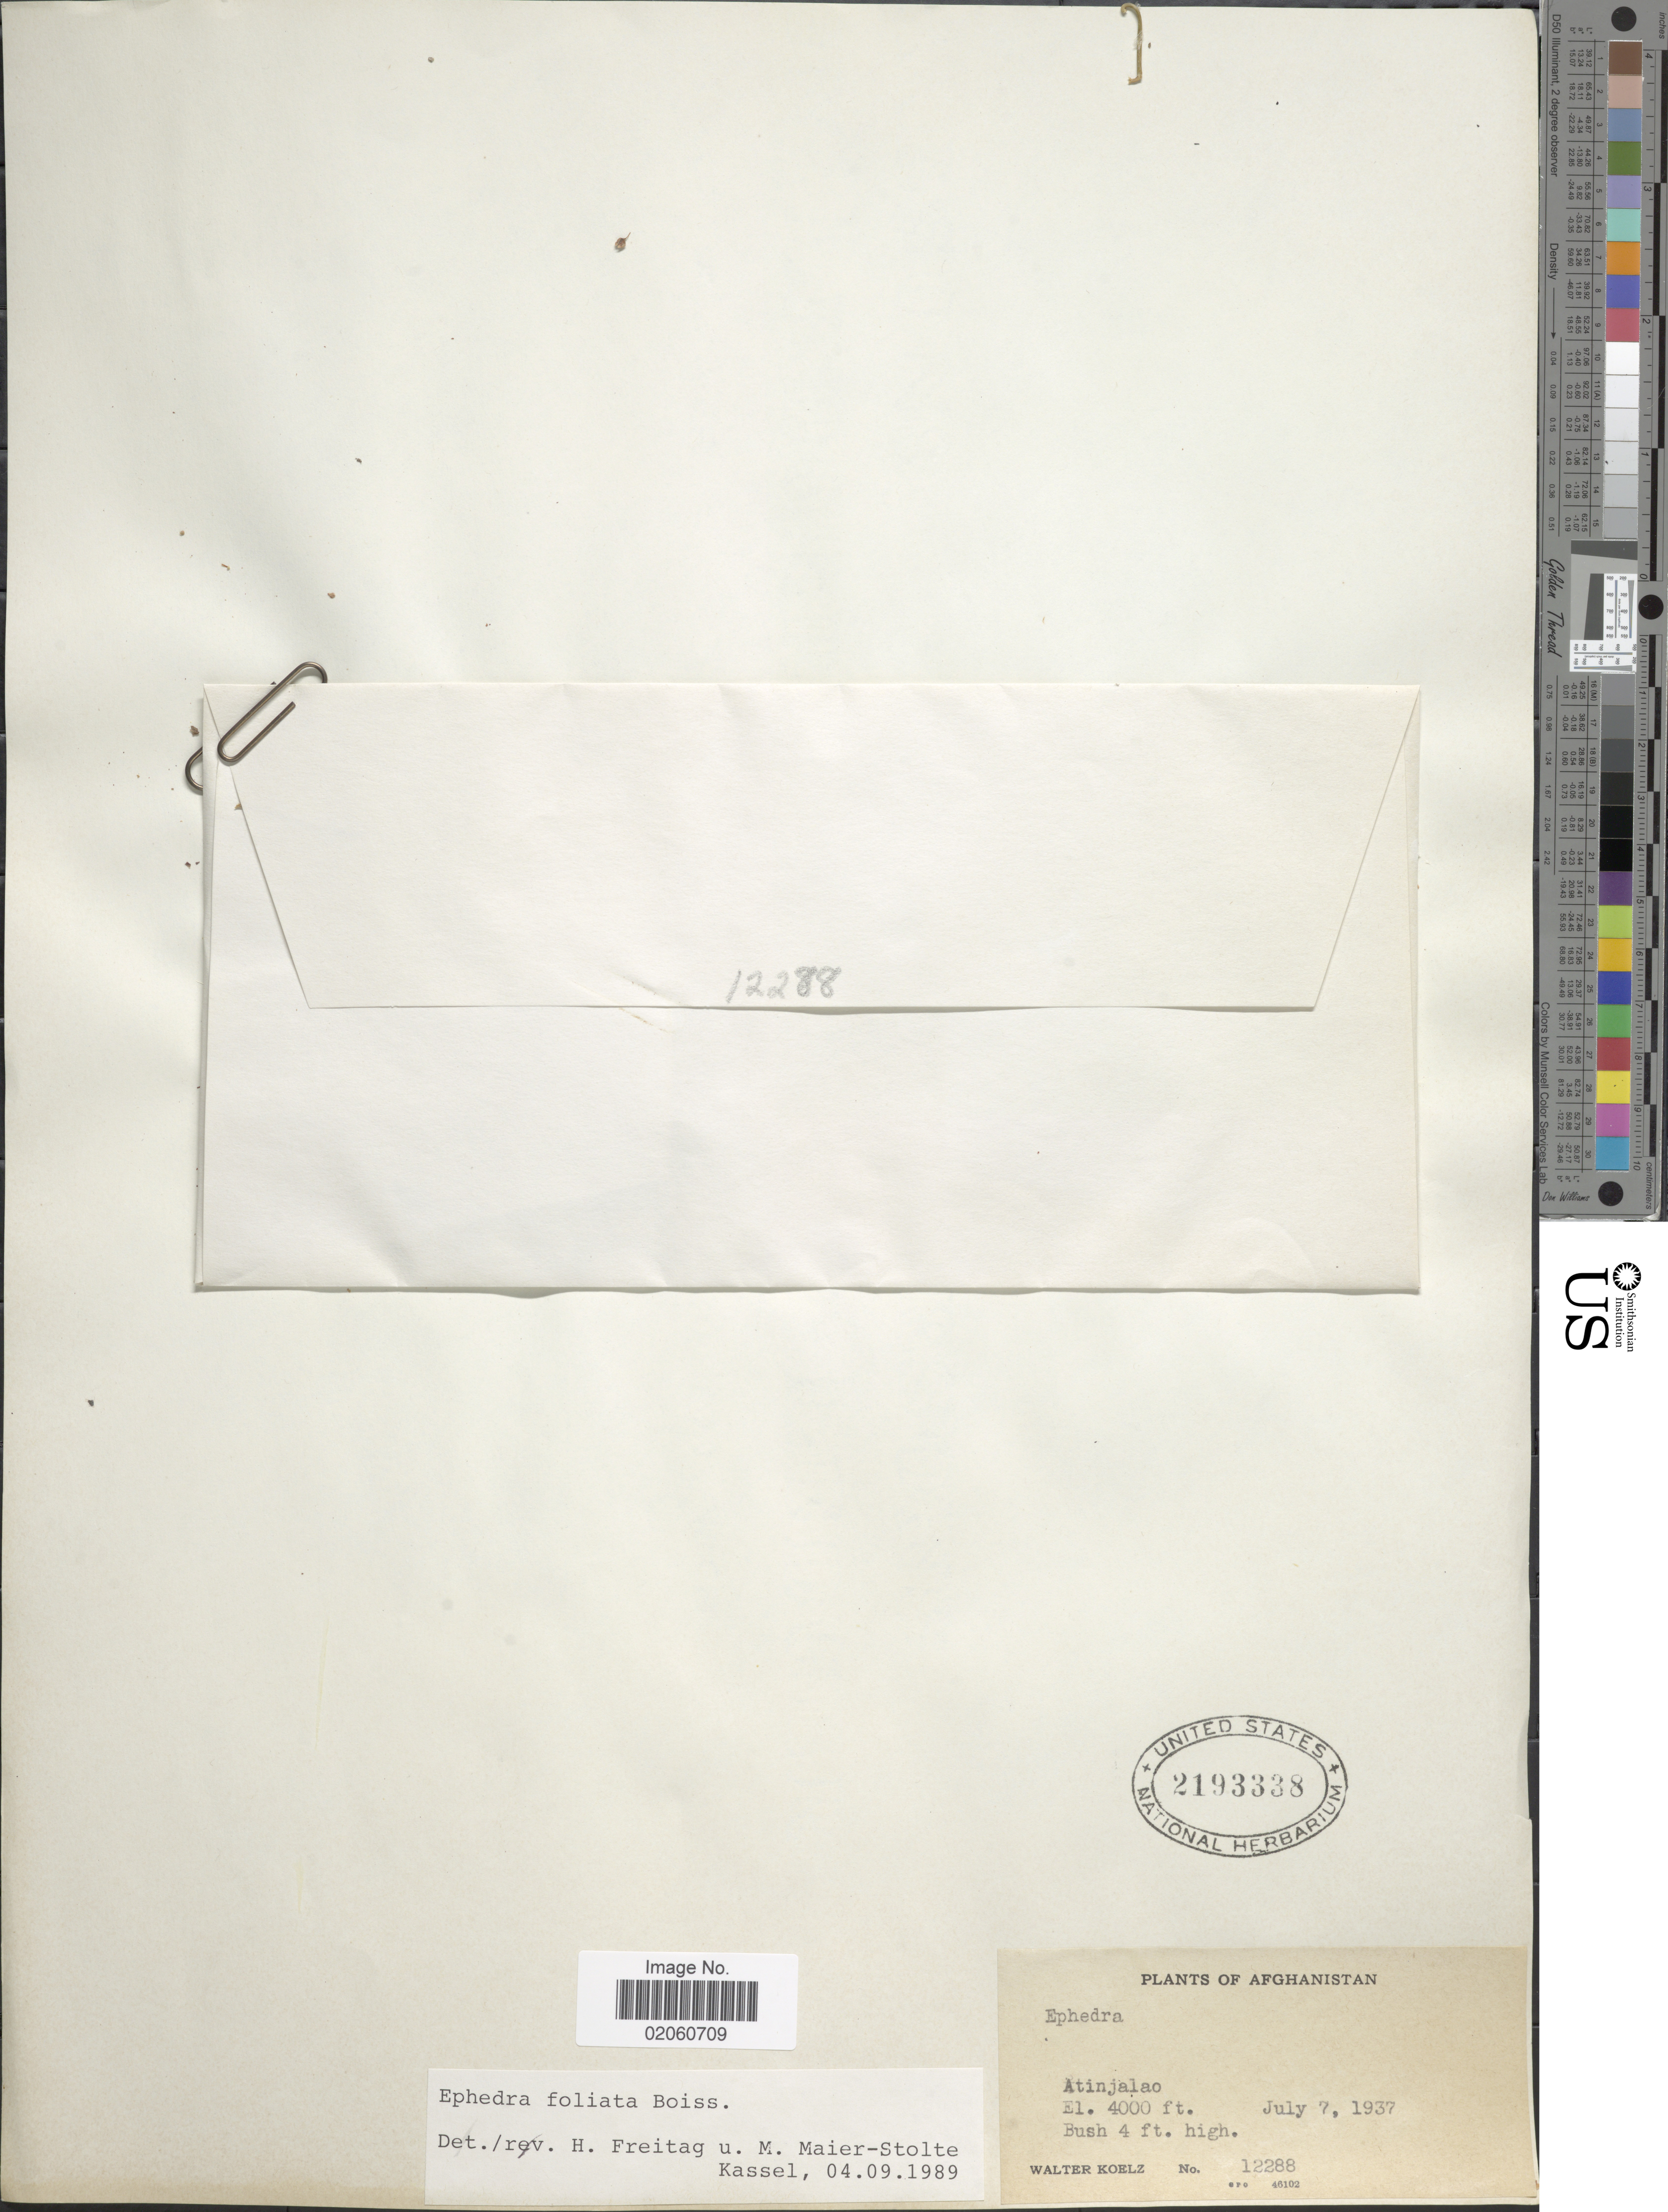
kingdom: Plantae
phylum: Tracheophyta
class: Gnetopsida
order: Ephedrales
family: Ephedraceae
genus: Ephedra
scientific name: Ephedra foliata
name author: Boiss. ex C.A. Mey.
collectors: W. N. Koelz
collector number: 12288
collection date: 1937-07-07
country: Afghanistan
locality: Atinjalao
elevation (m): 1219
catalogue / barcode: US 2193338